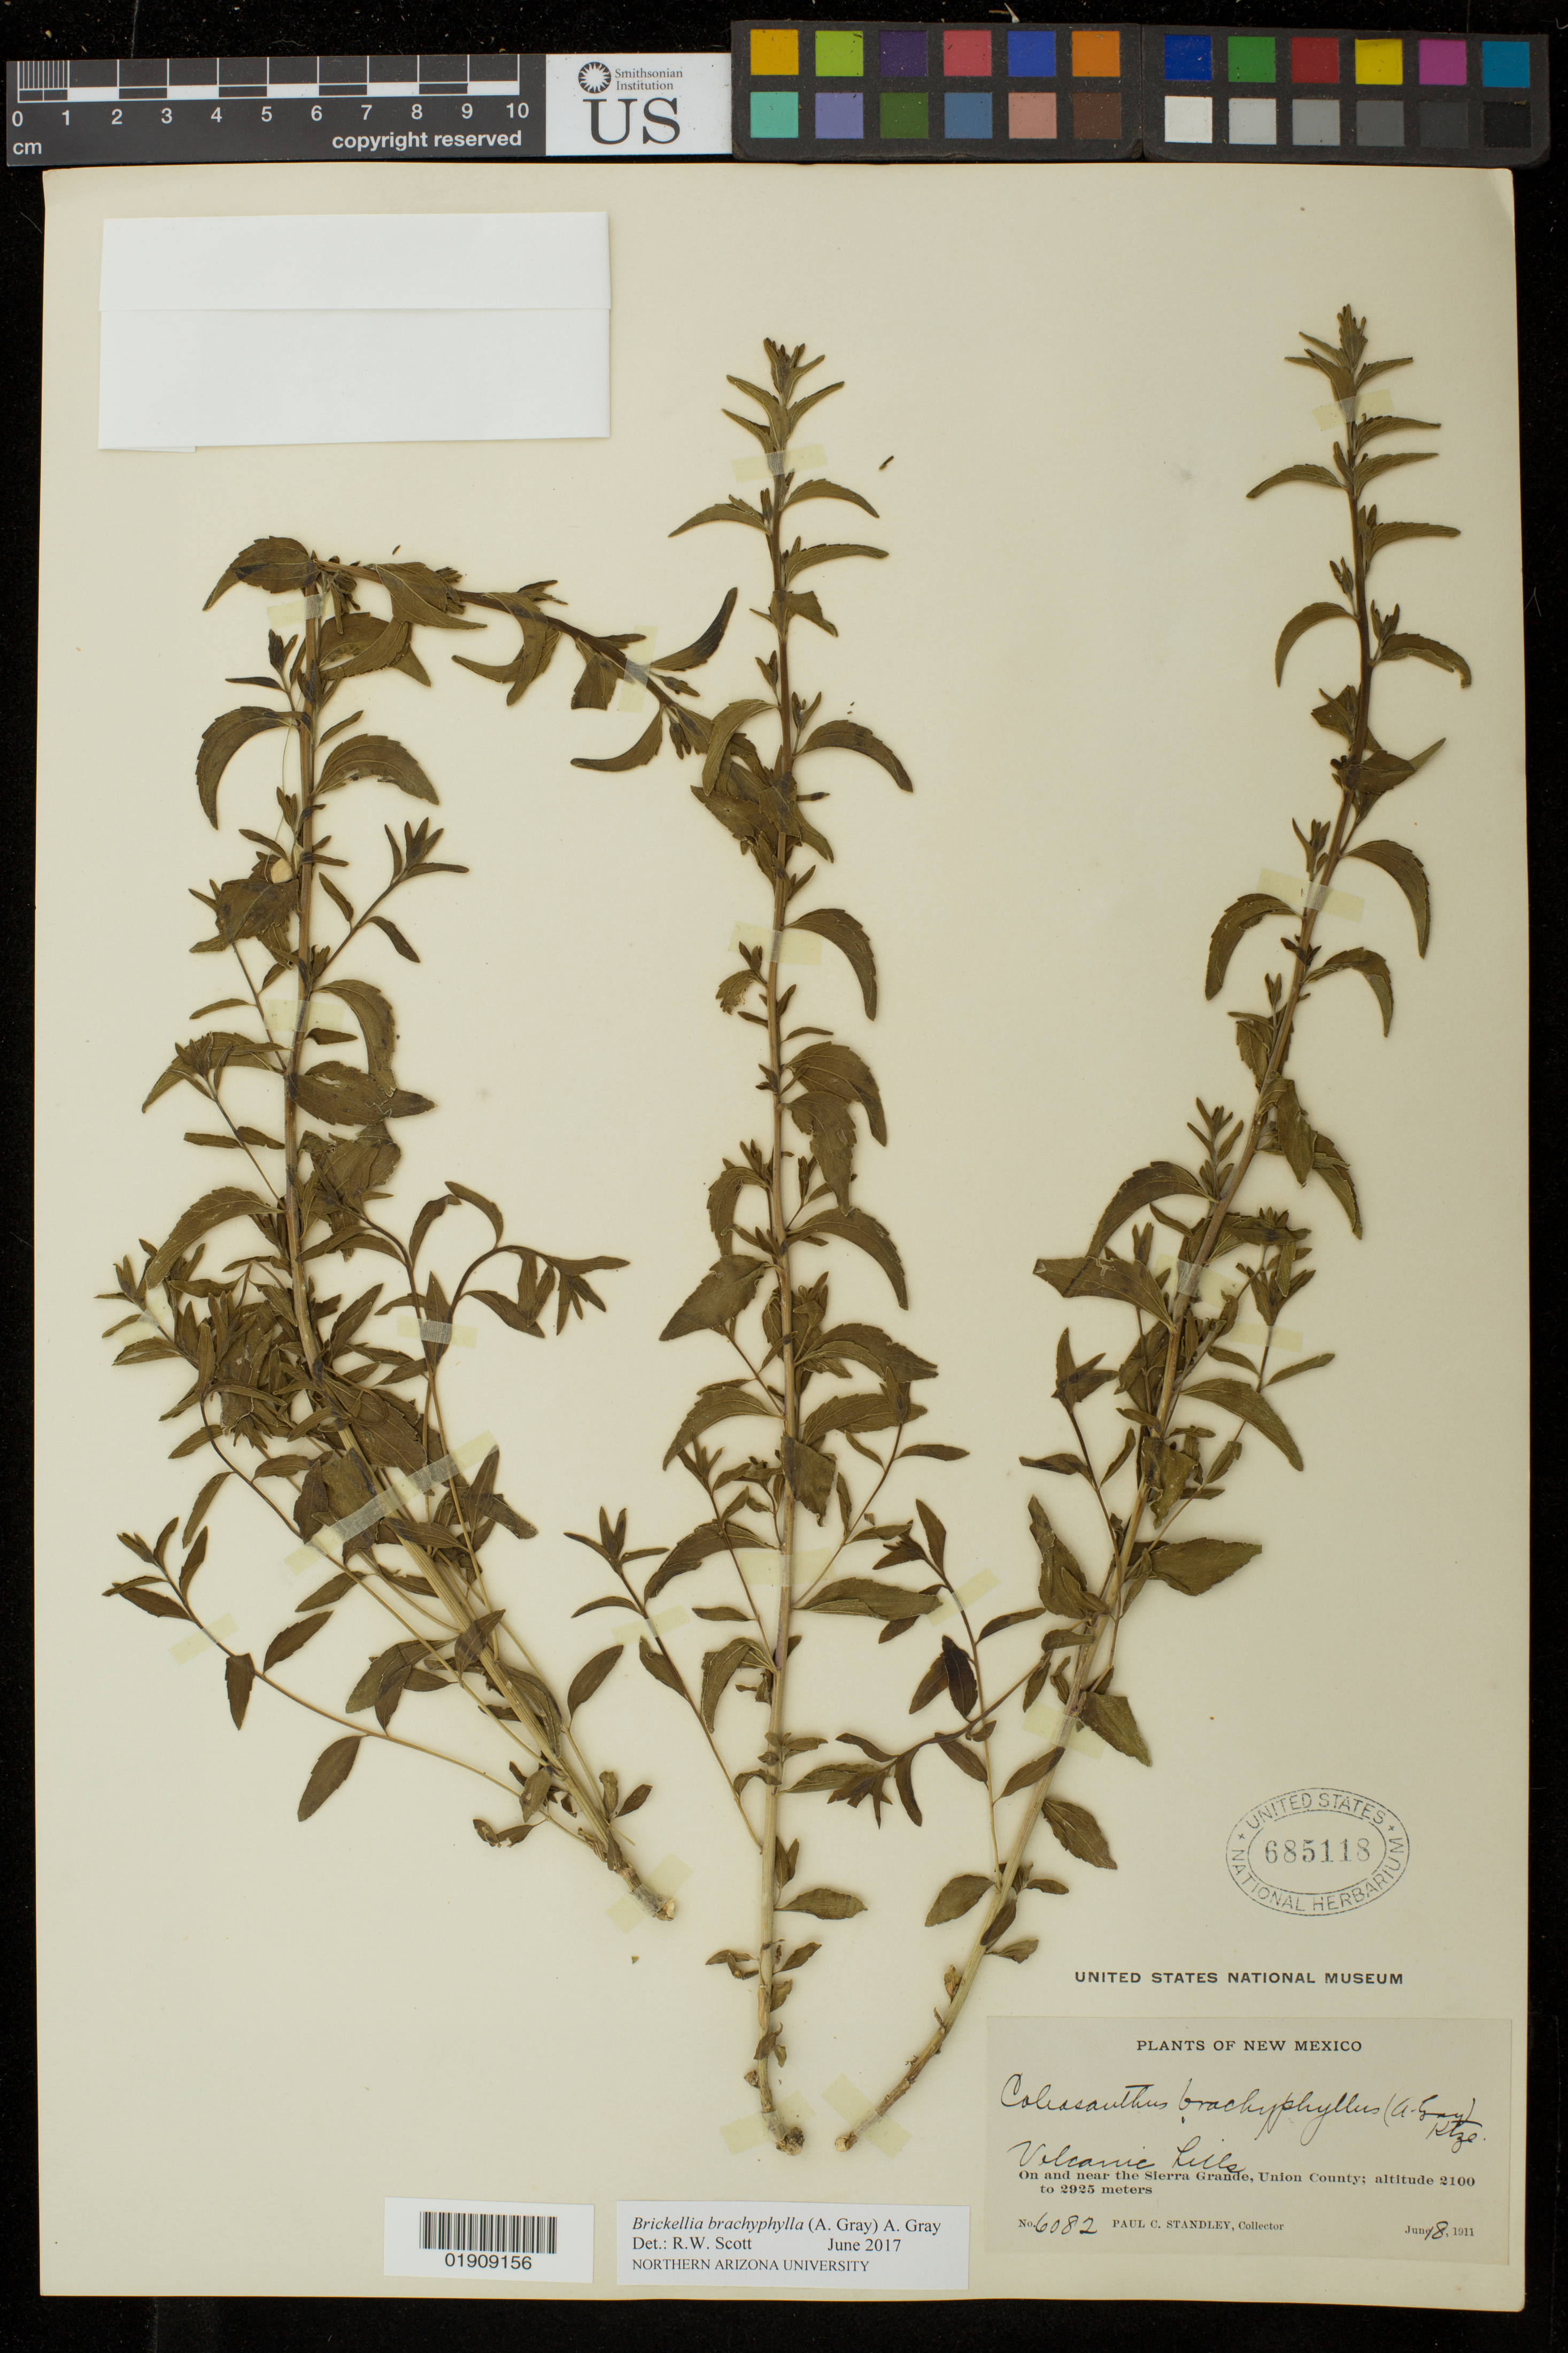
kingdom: Plantae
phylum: Tracheophyta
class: Magnoliopsida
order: Asterales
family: Asteraceae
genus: Brickellia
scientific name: Brickellia brachyphylla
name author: (A. Gray) A. Gray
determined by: Scott, Randall W., (ASC), Northern Arizona University (UNITED STATES)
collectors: P. C. Standley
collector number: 6082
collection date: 1911-06-18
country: United States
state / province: New Mexico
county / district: Union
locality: near the Sierra Grande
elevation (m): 2100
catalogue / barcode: US 685118